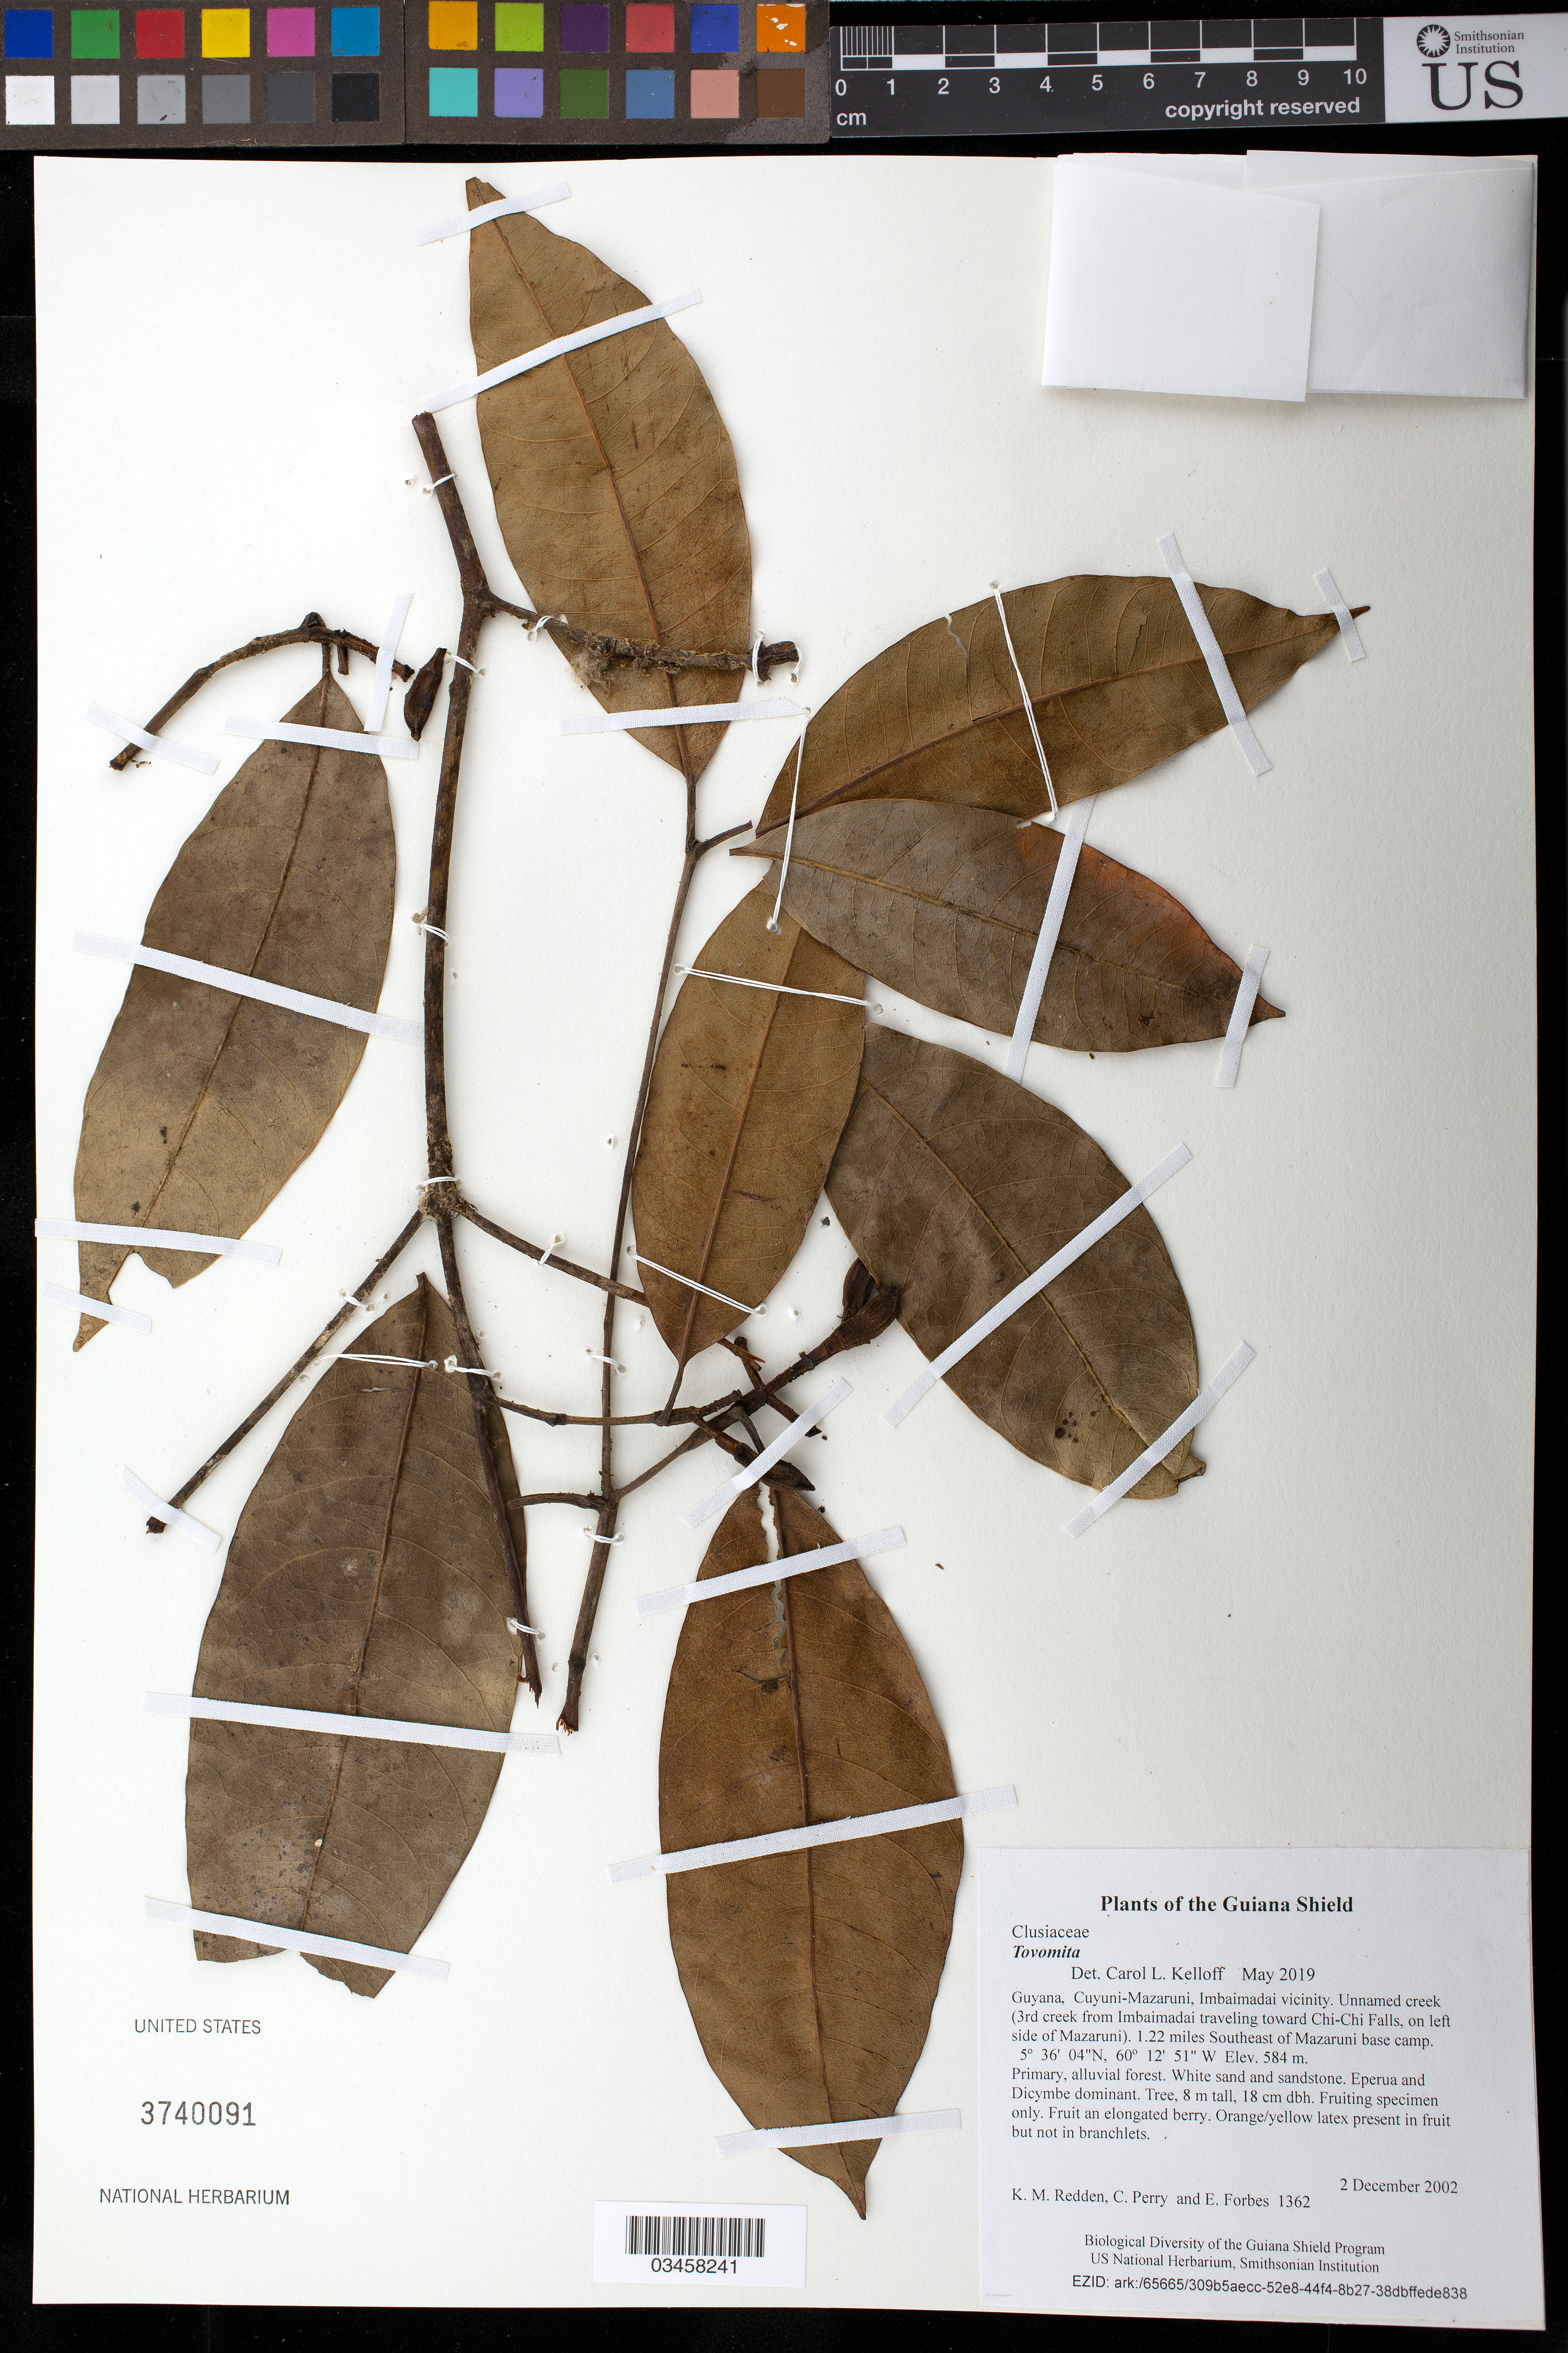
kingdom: Plantae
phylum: Tracheophyta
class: Magnoliopsida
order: Malpighiales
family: Clusiaceae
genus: Tovomita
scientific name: Tovomita sp.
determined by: Kelloff, Carol L.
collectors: K. M. Redden, C. Perry & E. Forbes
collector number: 1362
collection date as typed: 2 December 2002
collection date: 2002-12-02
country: Guyana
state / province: Cuyuni-Mazaruni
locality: Imbaimadai vicinity. Unnamed creek (3rd creek from Imbaimadai traveling toward Chi-Chi Falls, on left side of Mazaruni). 1.22 miles Southeast of Mazaruni base camp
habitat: Primary, alluvial forest. White sand and sandstone. Eperua and Dicymbe dominant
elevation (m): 584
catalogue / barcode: US 3740091